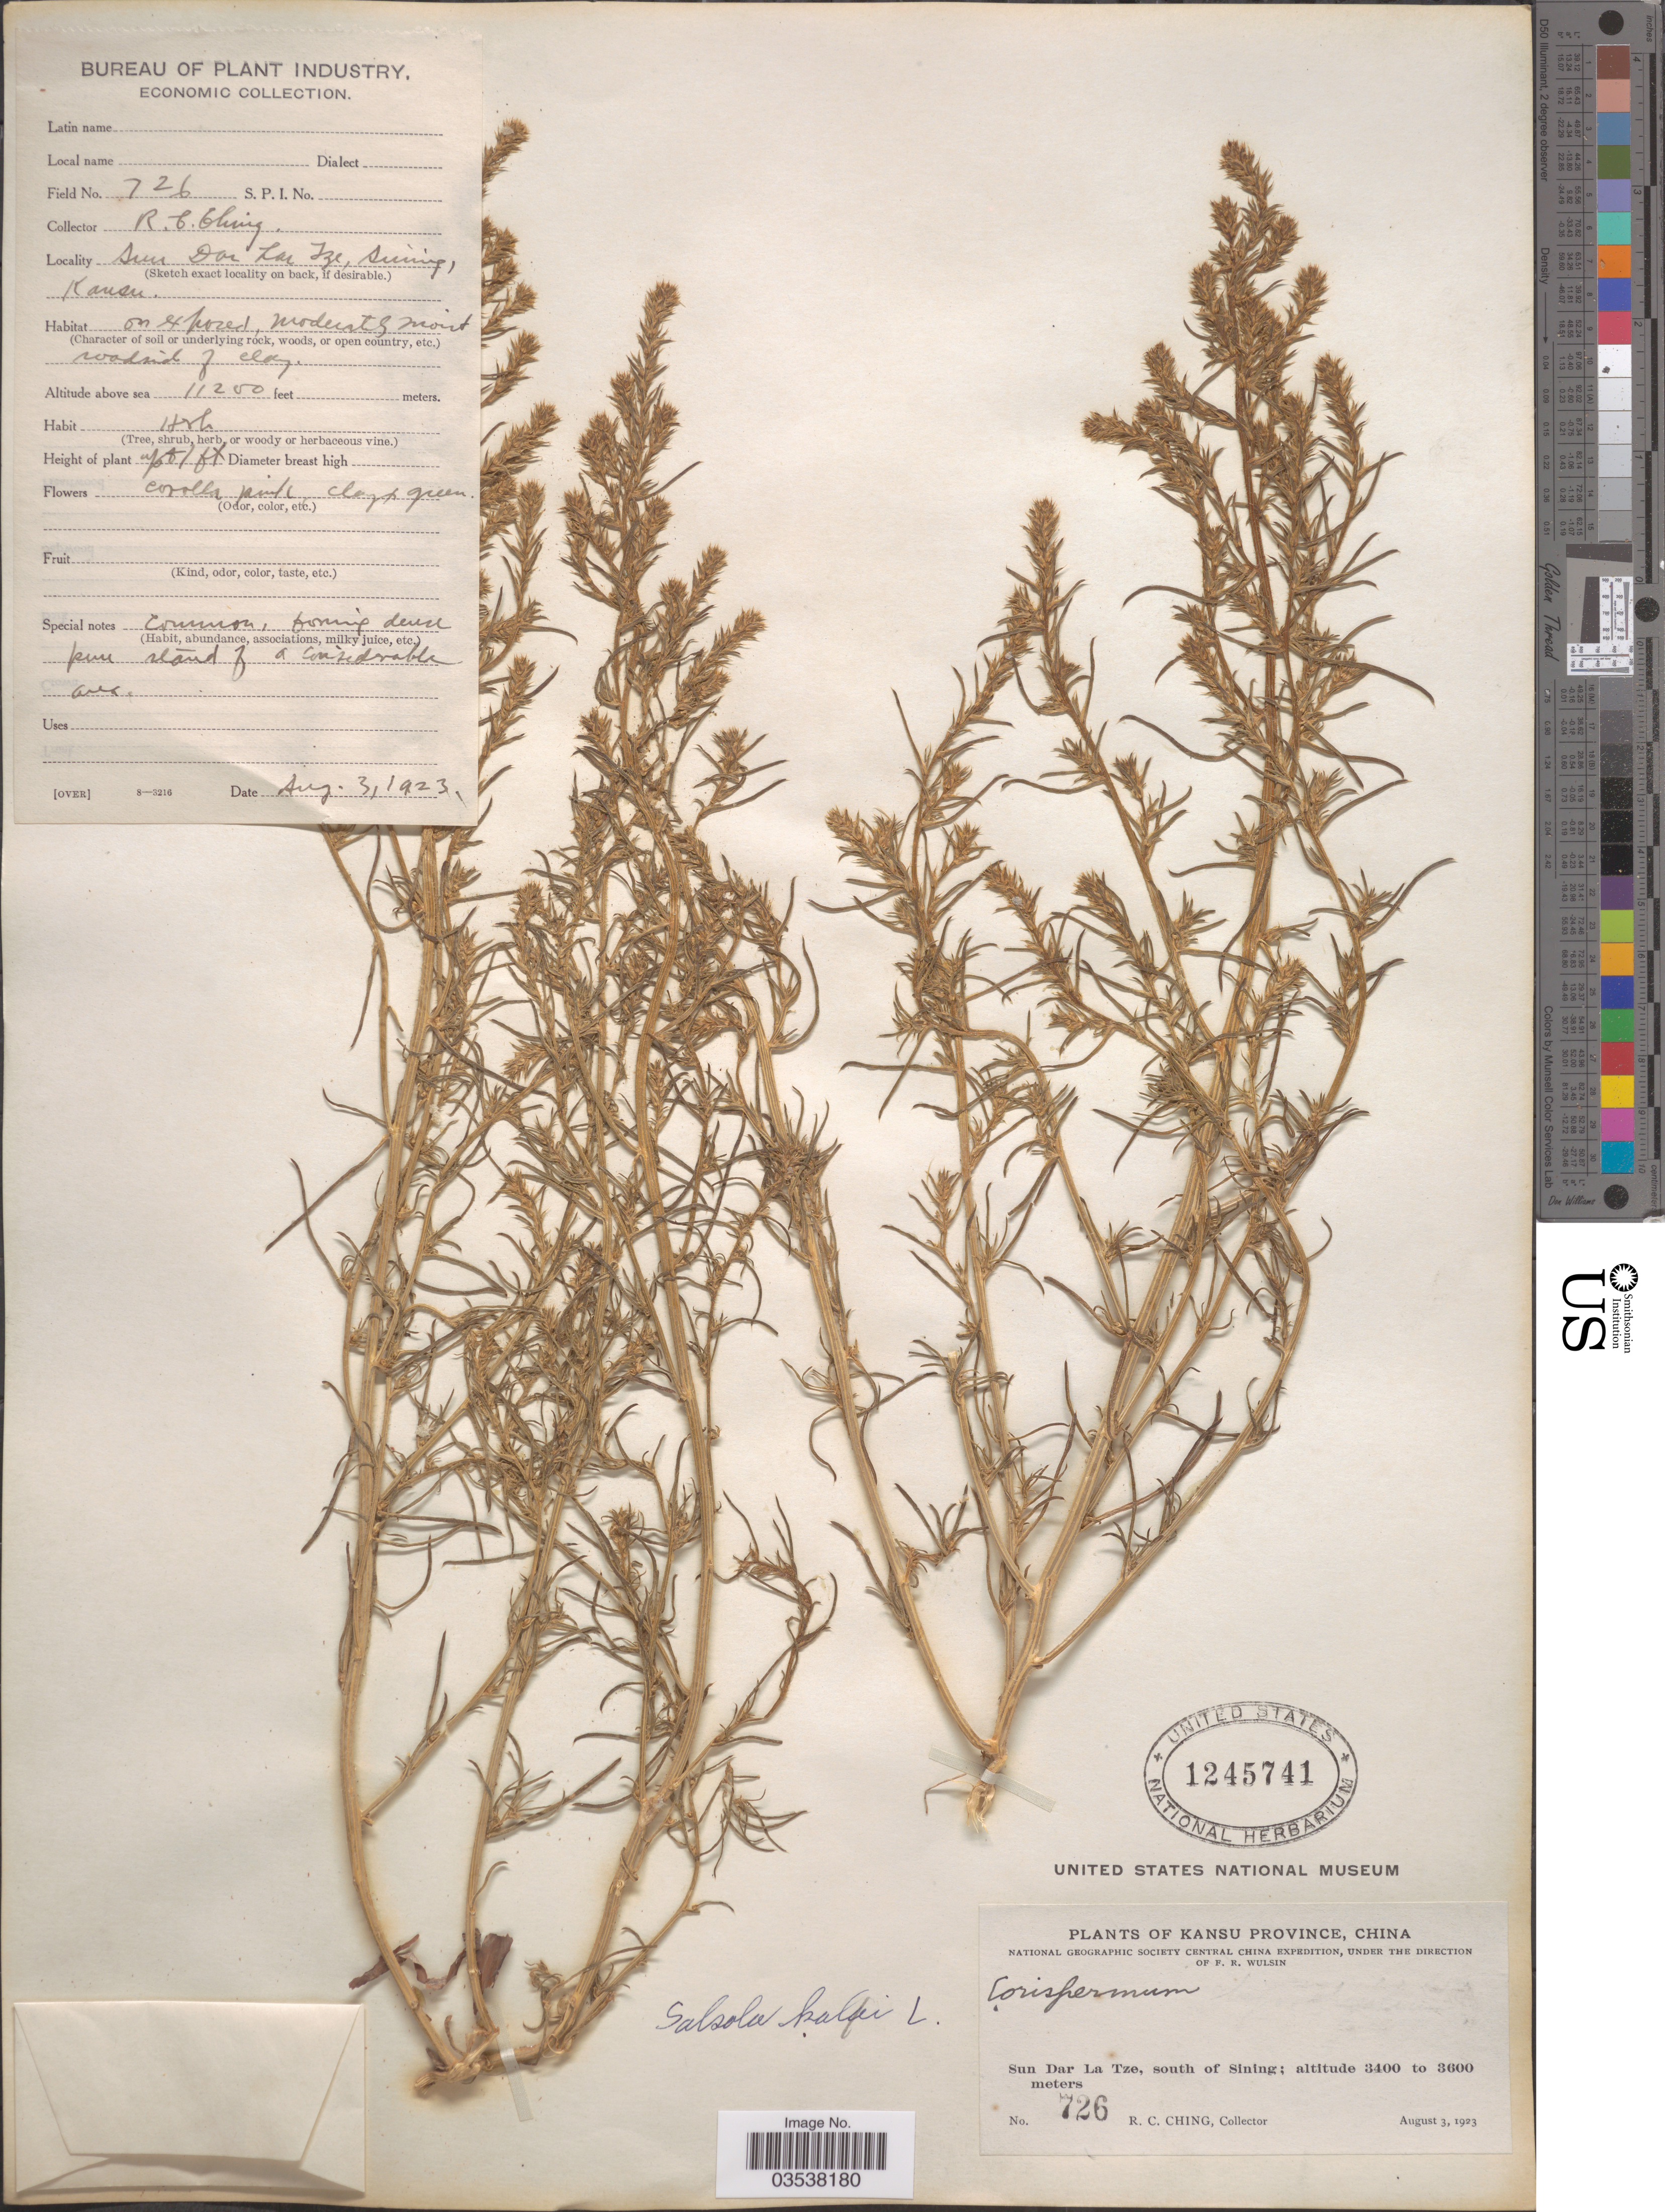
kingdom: Plantae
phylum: Tracheophyta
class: Magnoliopsida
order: Caryophyllales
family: Amaranthaceae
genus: Salsola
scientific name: Salsola kali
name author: L.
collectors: R. C. Ching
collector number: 726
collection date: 1923-08-03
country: China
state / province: Gansu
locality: Kansu Province. Sun Dar La Tze, south of Sining.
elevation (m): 3414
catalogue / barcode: US 1245741